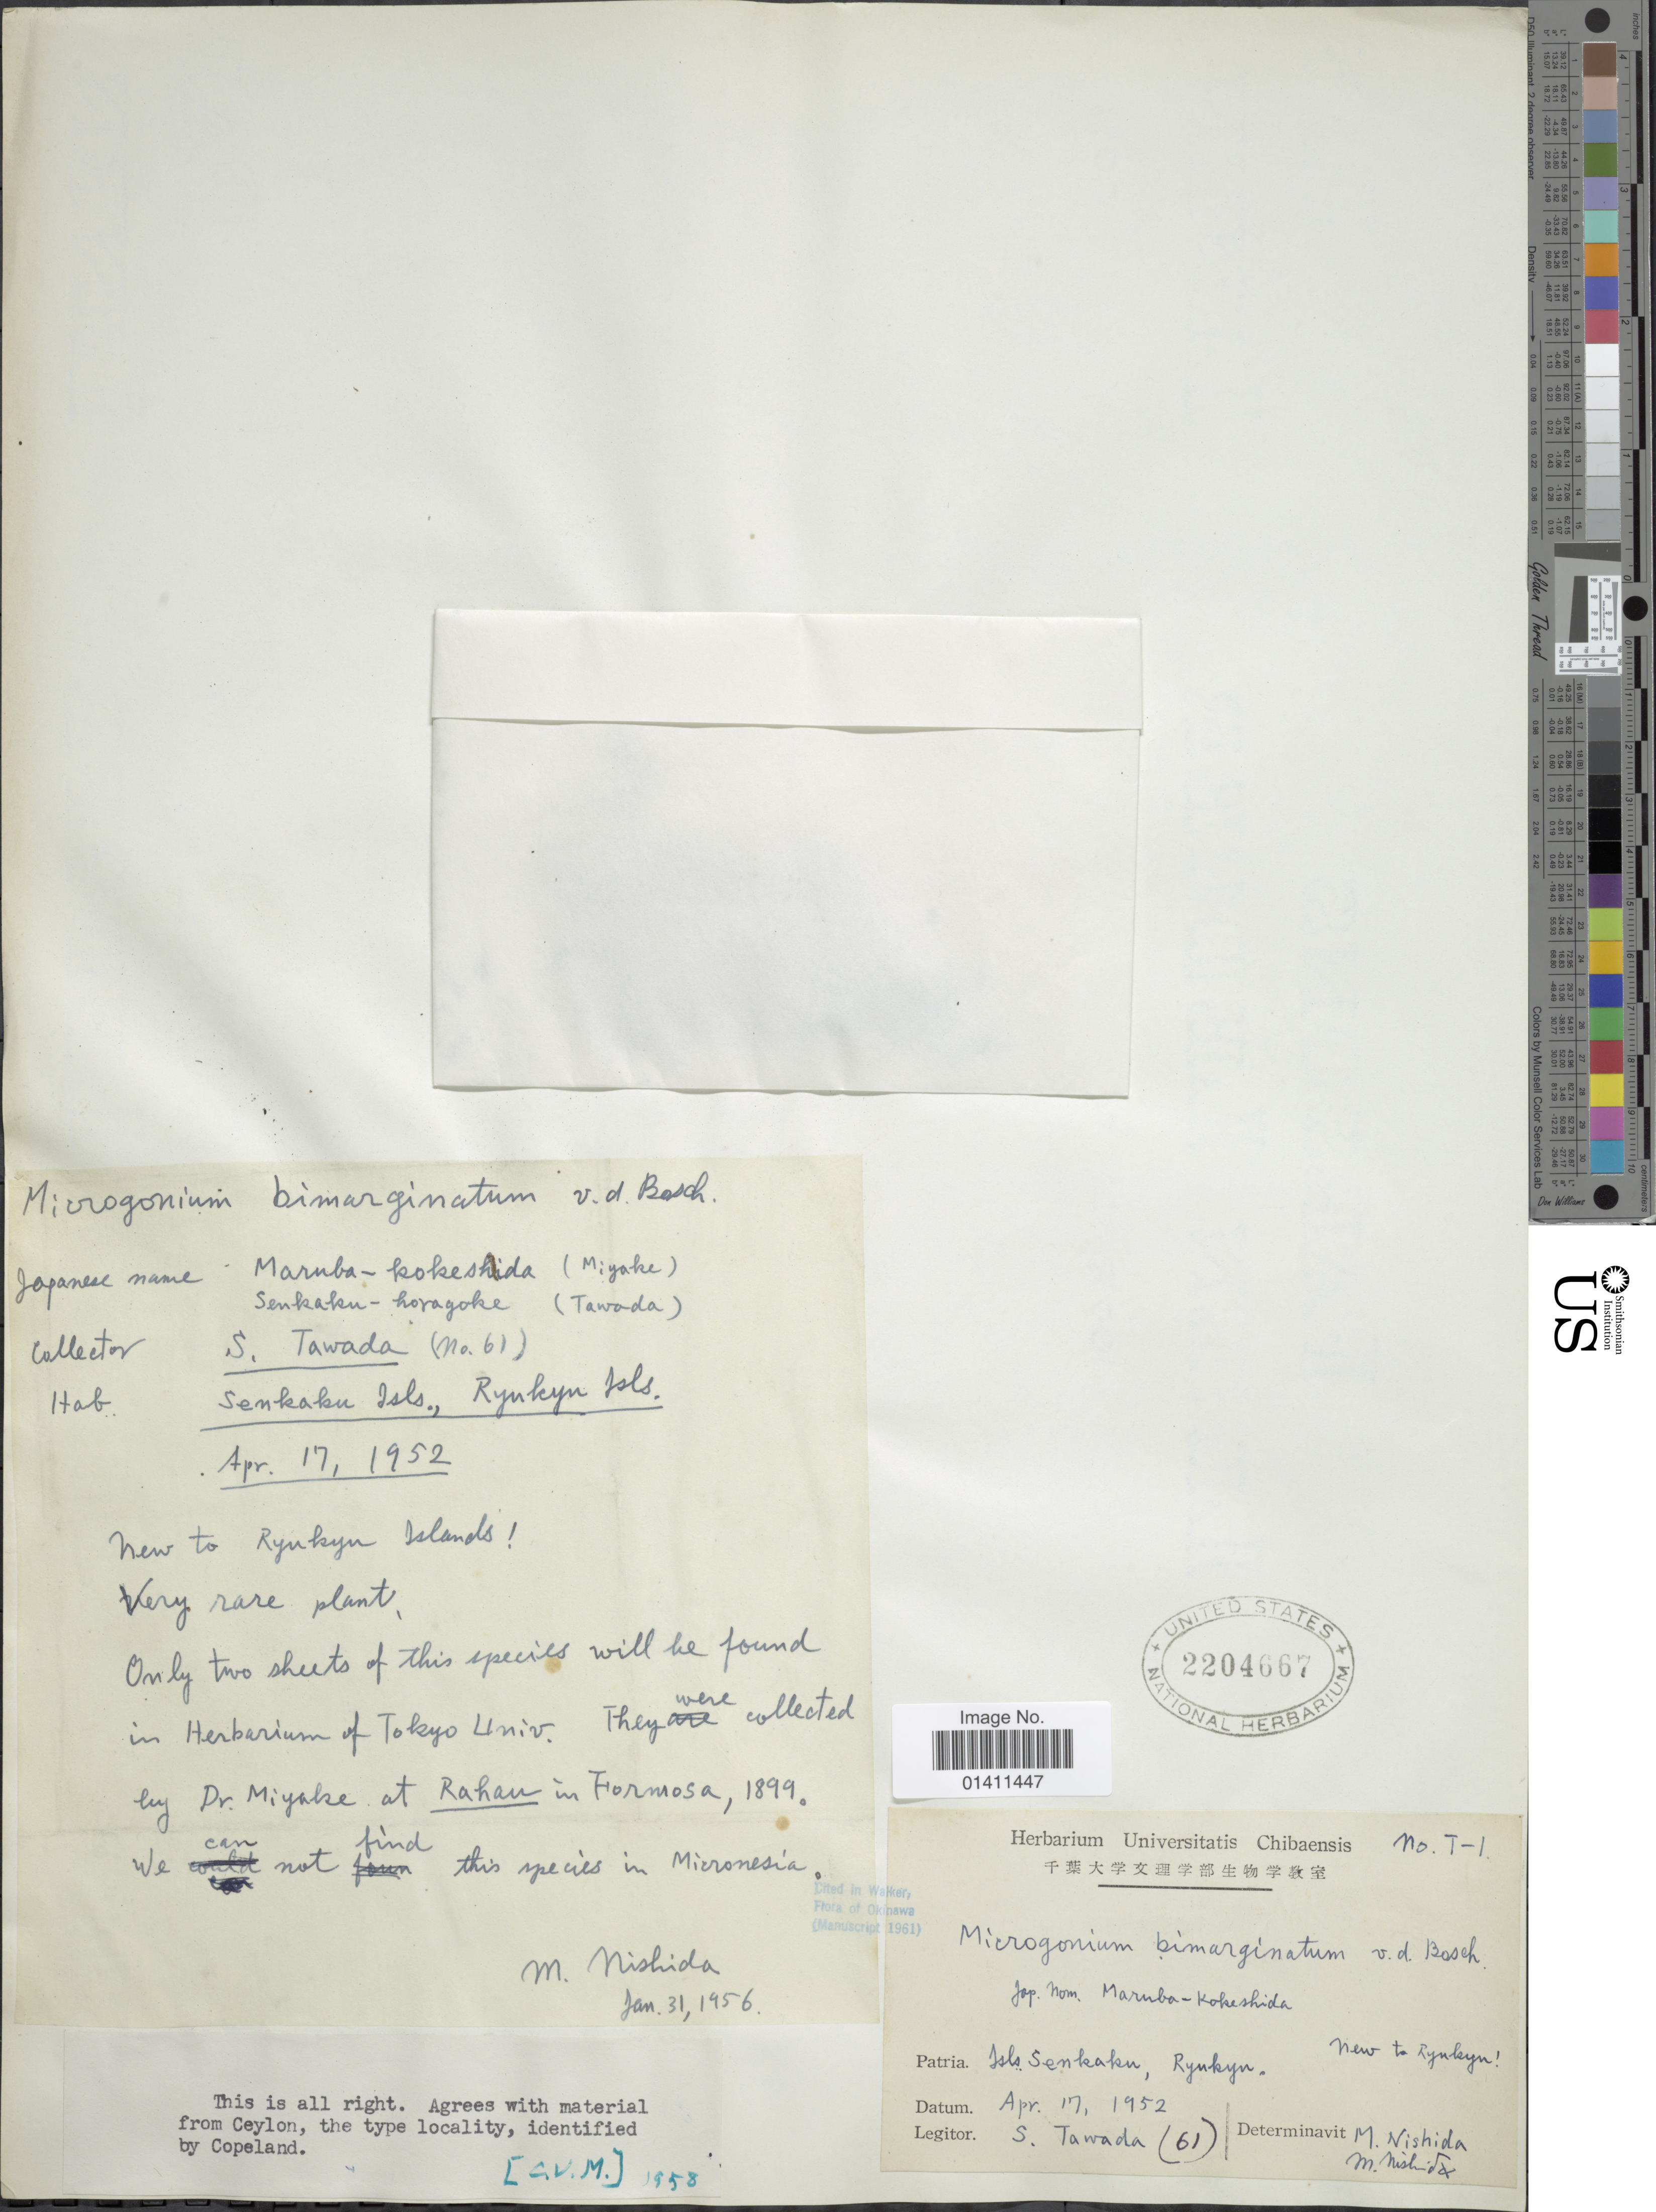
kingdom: Plantae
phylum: Tracheophyta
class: Polypodiopsida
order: Hymenophyllales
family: Hymenophyllaceae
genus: Didymoglossum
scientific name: Didymoglossum bimarginatum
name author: (Bosch) Ebihara & K. Iwats.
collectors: S. Tawada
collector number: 61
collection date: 1952-04-17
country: Sri Lanka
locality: Isls. Senkaku, Ryukyu.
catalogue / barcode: US 2204667